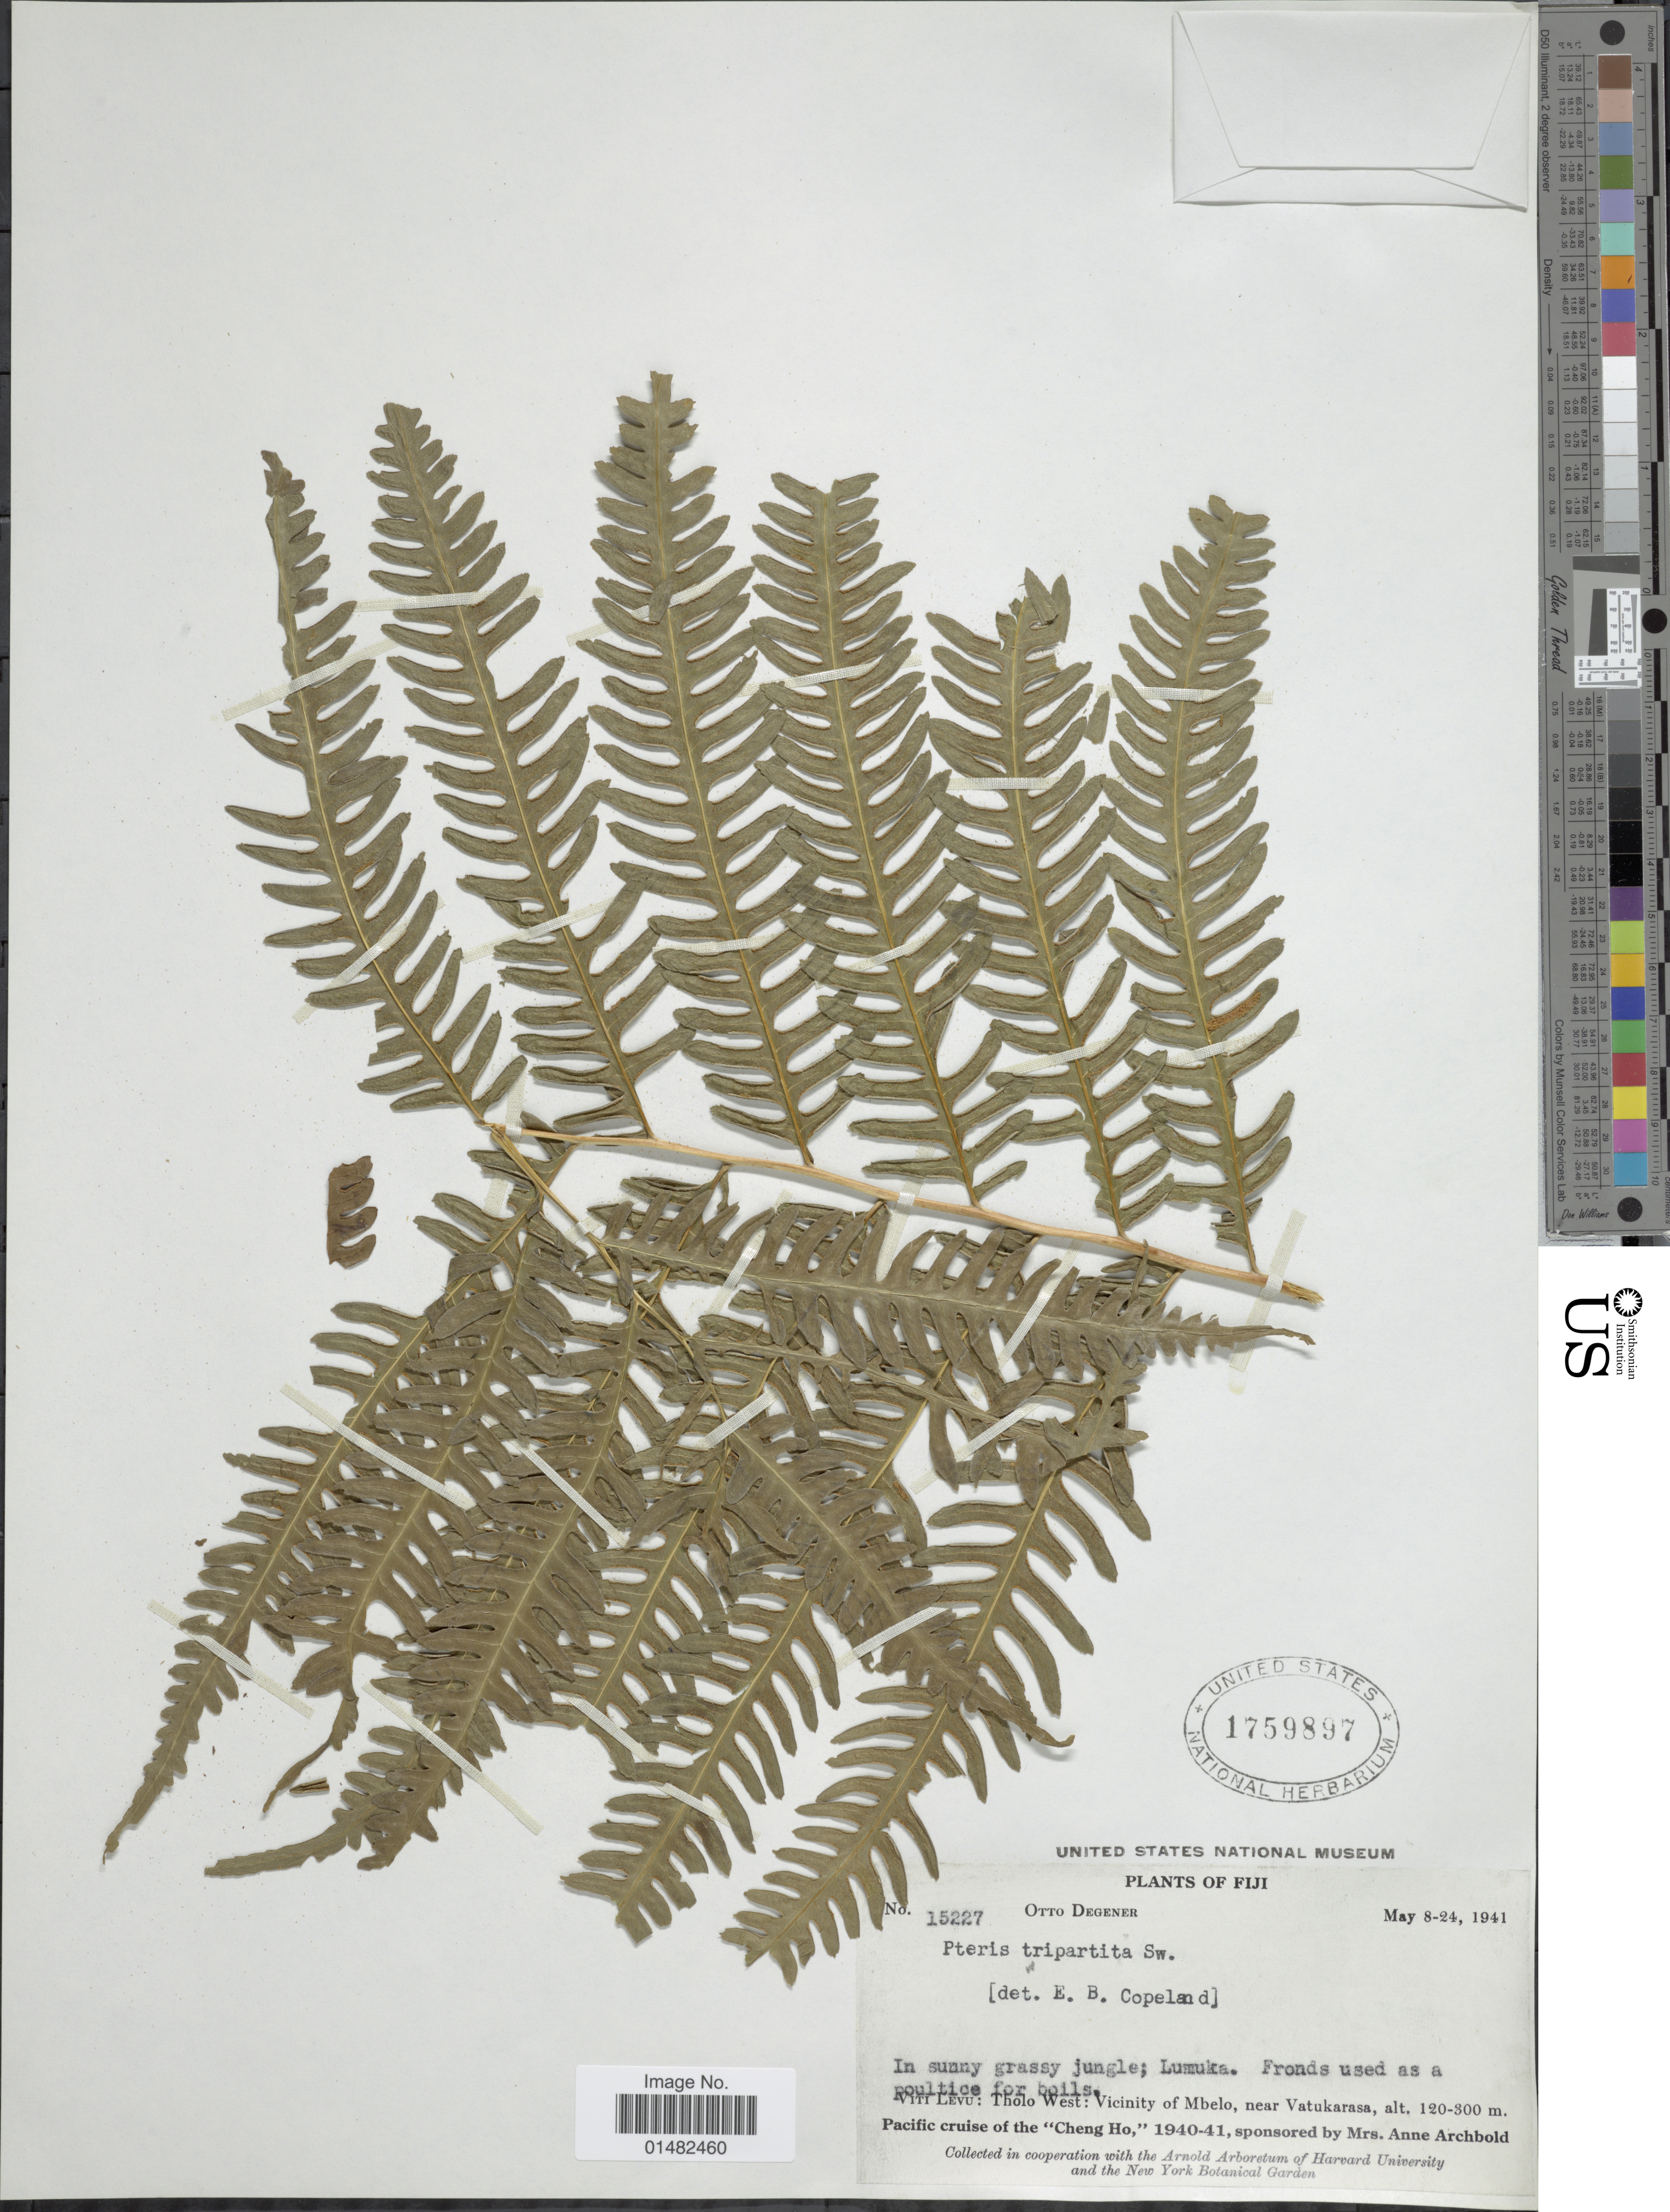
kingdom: Plantae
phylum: Tracheophyta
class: Polypodiopsida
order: Polypodiales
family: Pteridaceae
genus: Pteris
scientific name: Pteris tripartita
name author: Sw.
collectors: O. Degener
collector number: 15227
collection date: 1941-05-08/1941-05-24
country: Fiji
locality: Viti Levu: Tholo West: Vicinity of Mbelo, near Vatukarasa. In sunny grassy jungle; Lumuka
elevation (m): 120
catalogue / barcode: US 1759897